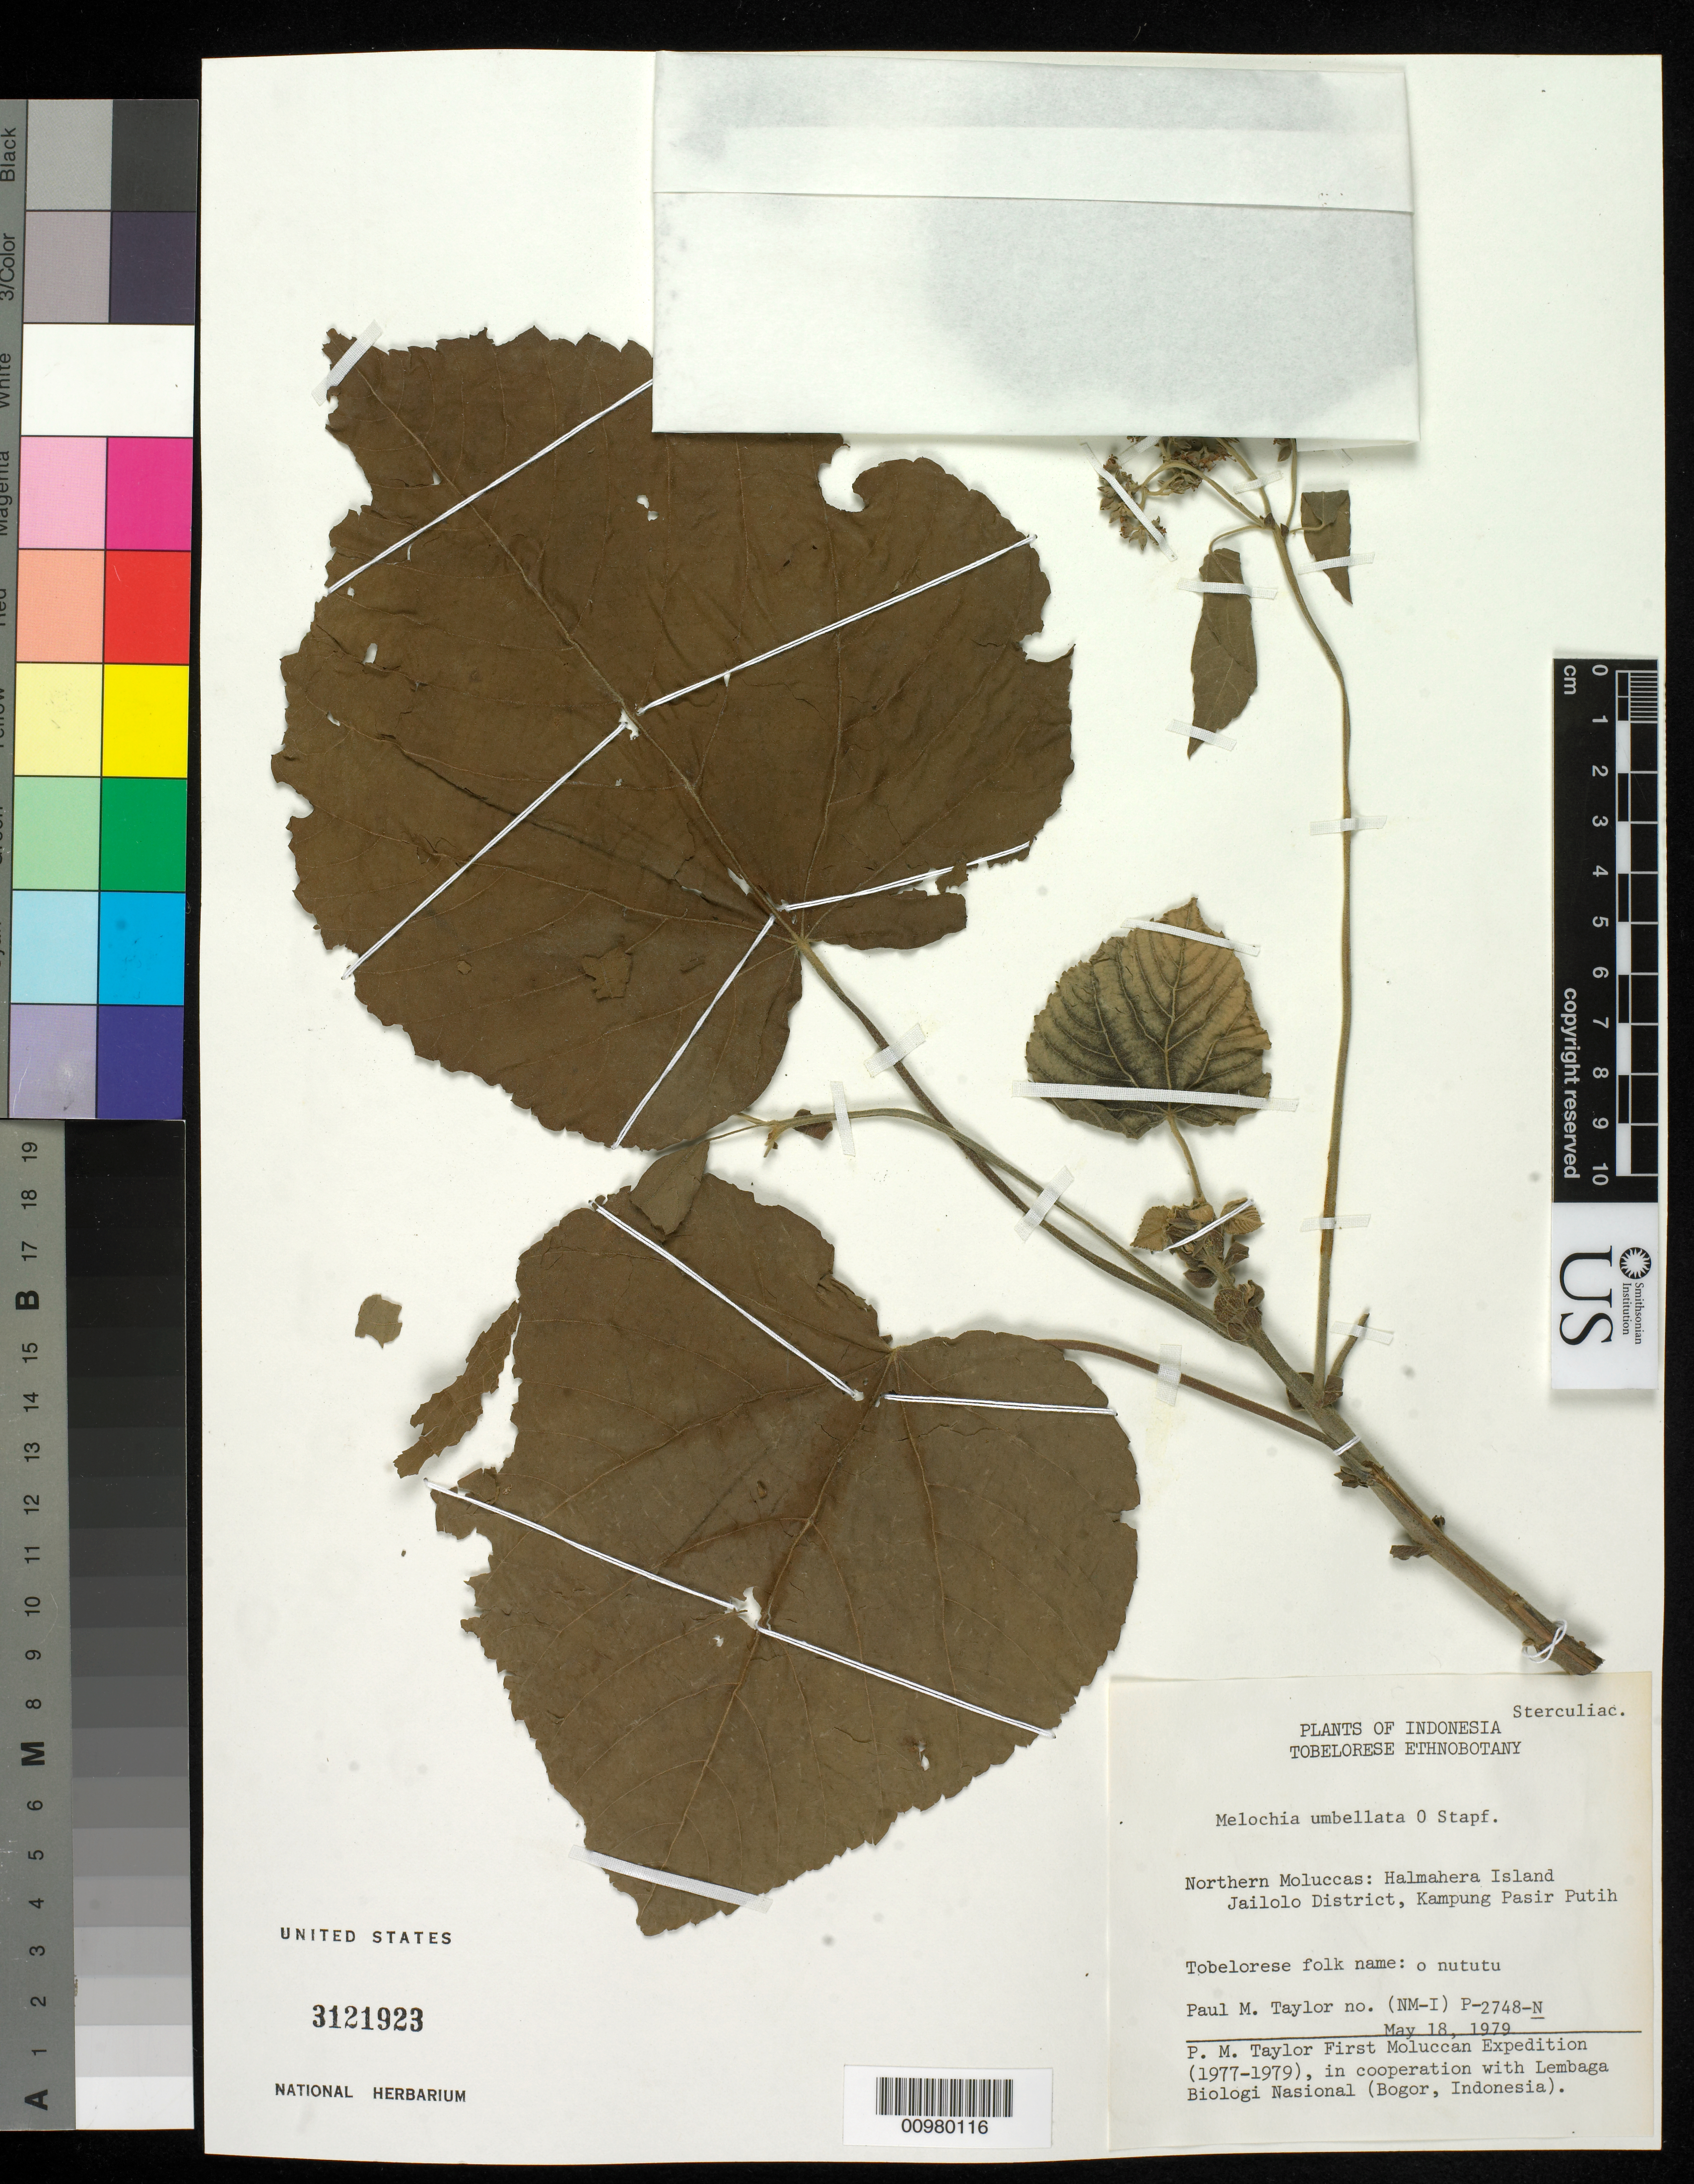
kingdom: Plantae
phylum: Tracheophyta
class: Magnoliopsida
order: Malvales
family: Malvaceae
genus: Melochia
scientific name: Melochia umbellata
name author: Stapf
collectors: P. M. Taylor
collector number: P 2748 N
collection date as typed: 18 May 1979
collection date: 1979-05-18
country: Indonesia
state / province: Maluku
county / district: Maluku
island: Halmahera I.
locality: Northern Moluccas, Jailolo district, Kampung Pasir Putih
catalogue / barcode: US 3121923